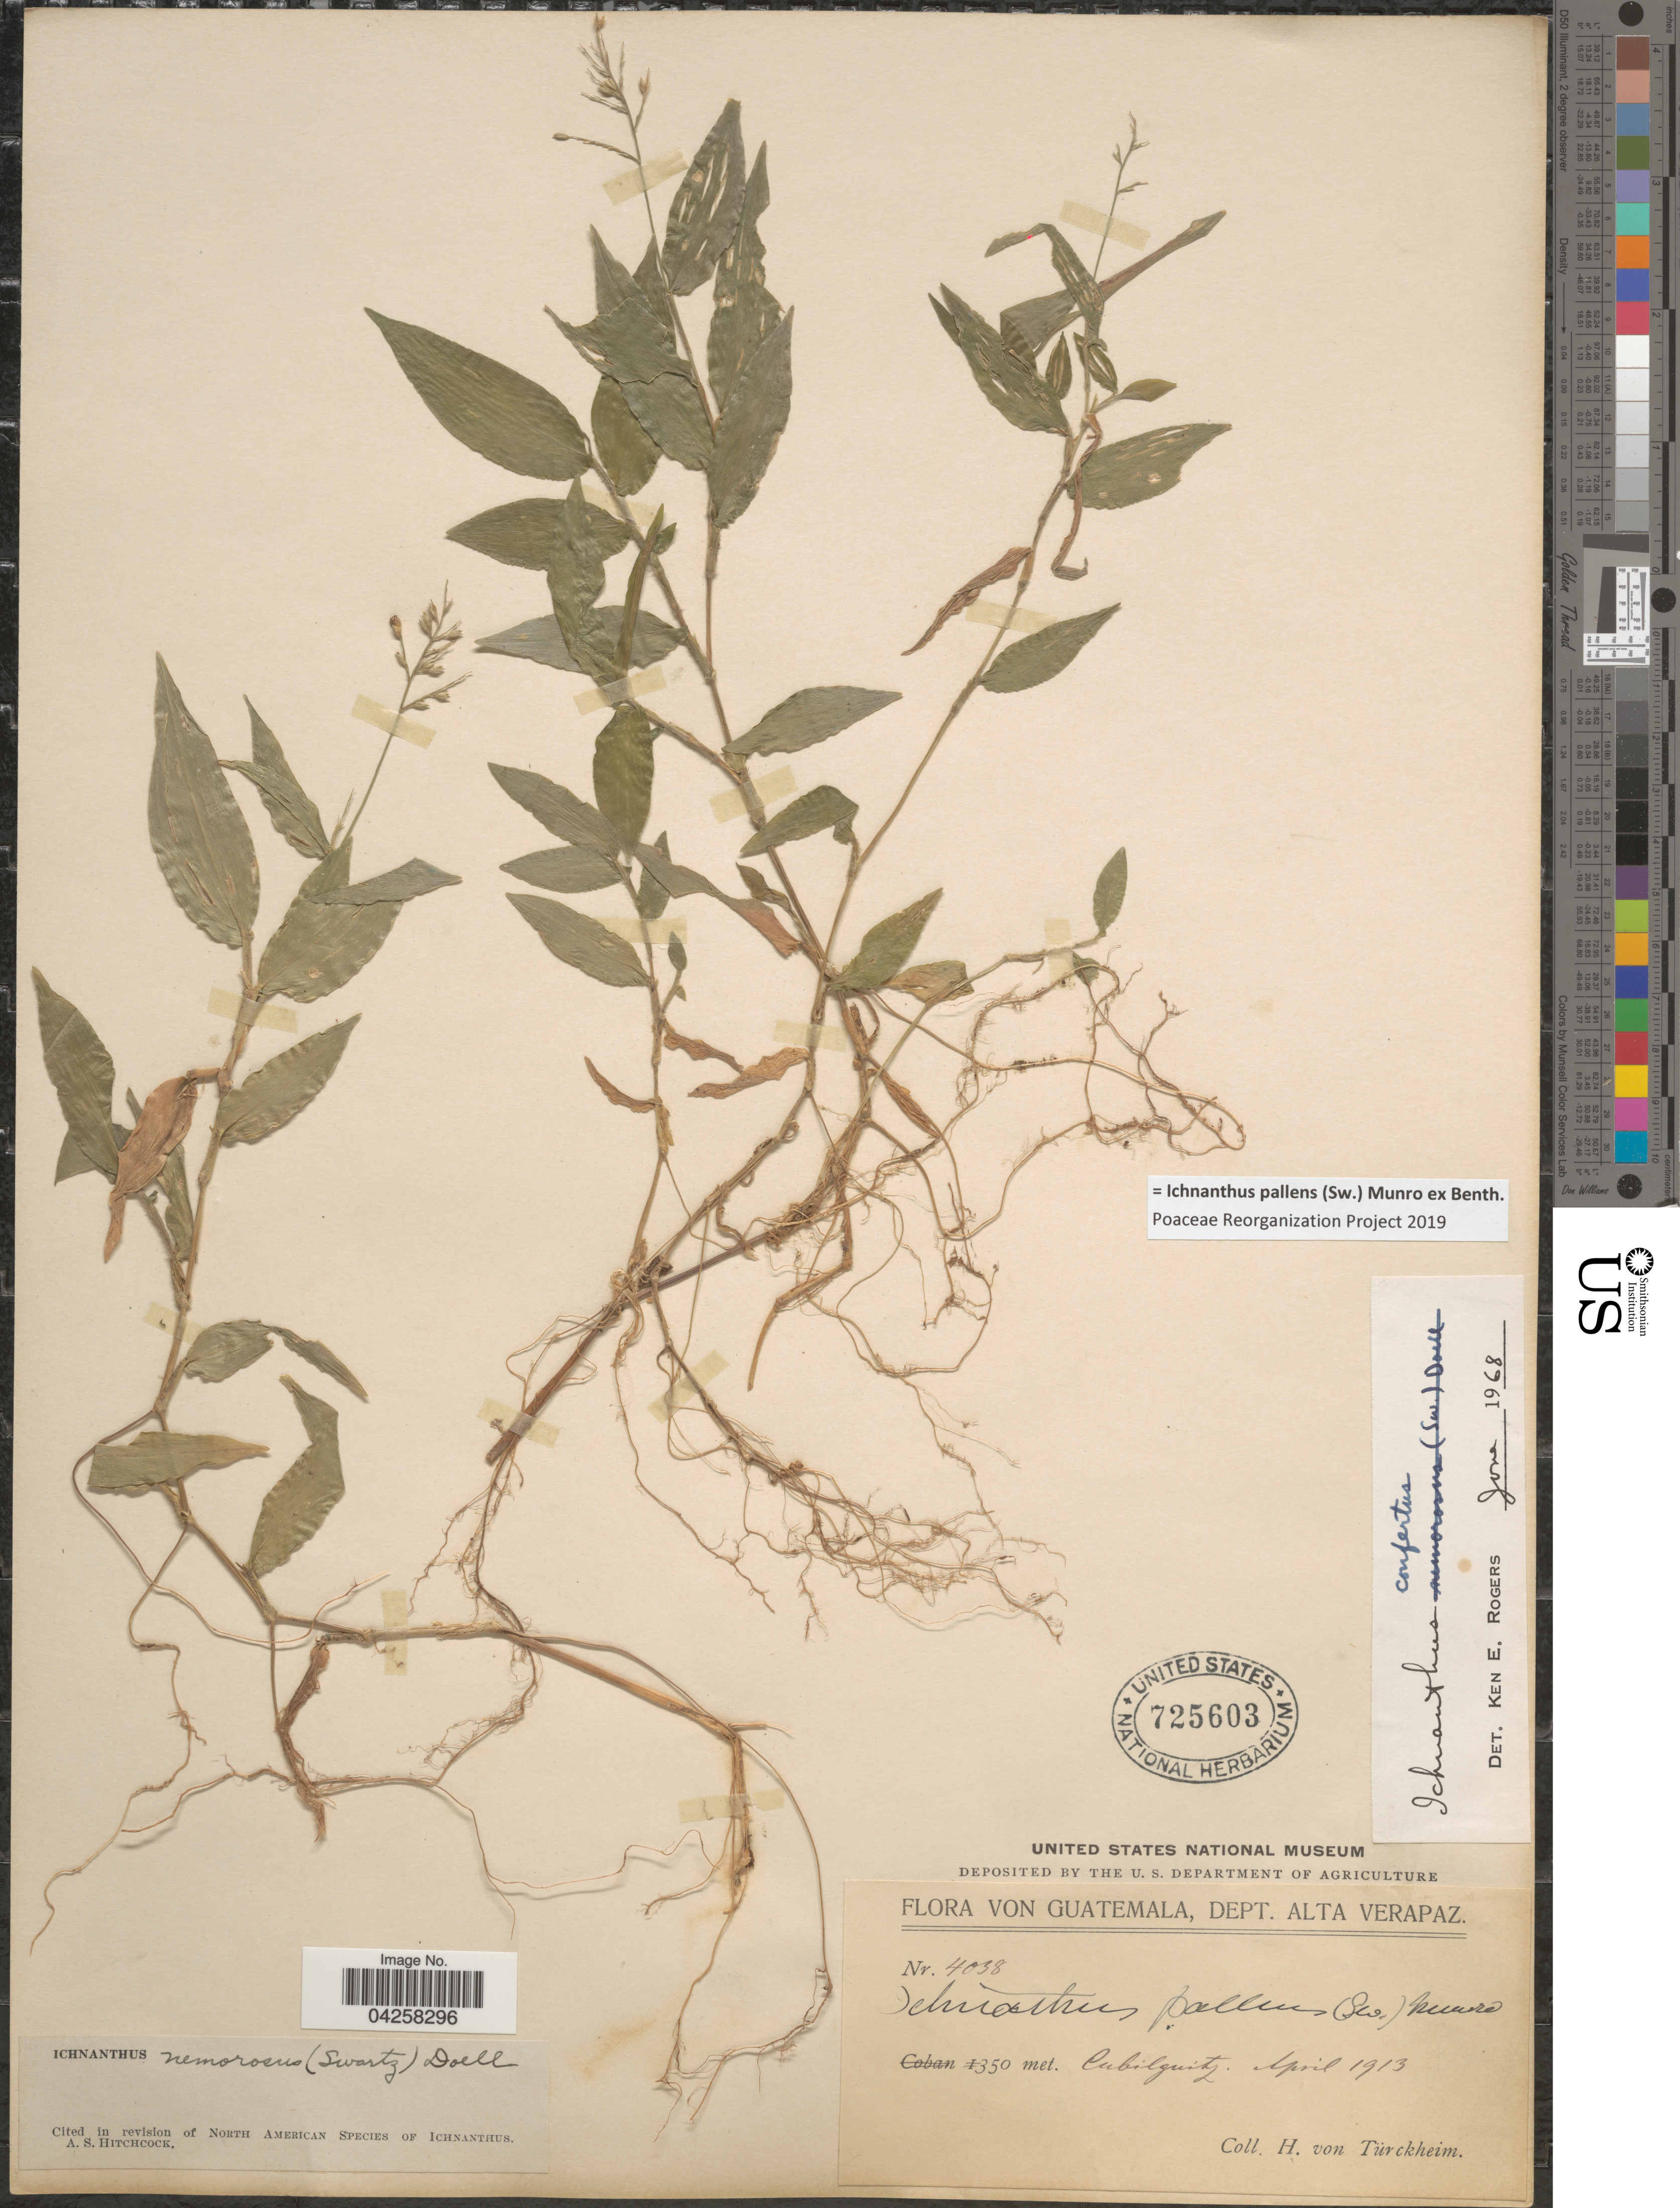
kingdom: Plantae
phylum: Tracheophyta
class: Liliopsida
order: Poales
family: Poaceae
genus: Ichnanthus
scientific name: Ichnanthus pallens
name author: (Sw.) Munro ex Benth.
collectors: H. von Türckheim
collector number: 4038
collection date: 1913-04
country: Guatemala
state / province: Alta Verapaz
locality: Dept. Alta Verapaz. Cubilguitz.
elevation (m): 350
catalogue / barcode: US 725603